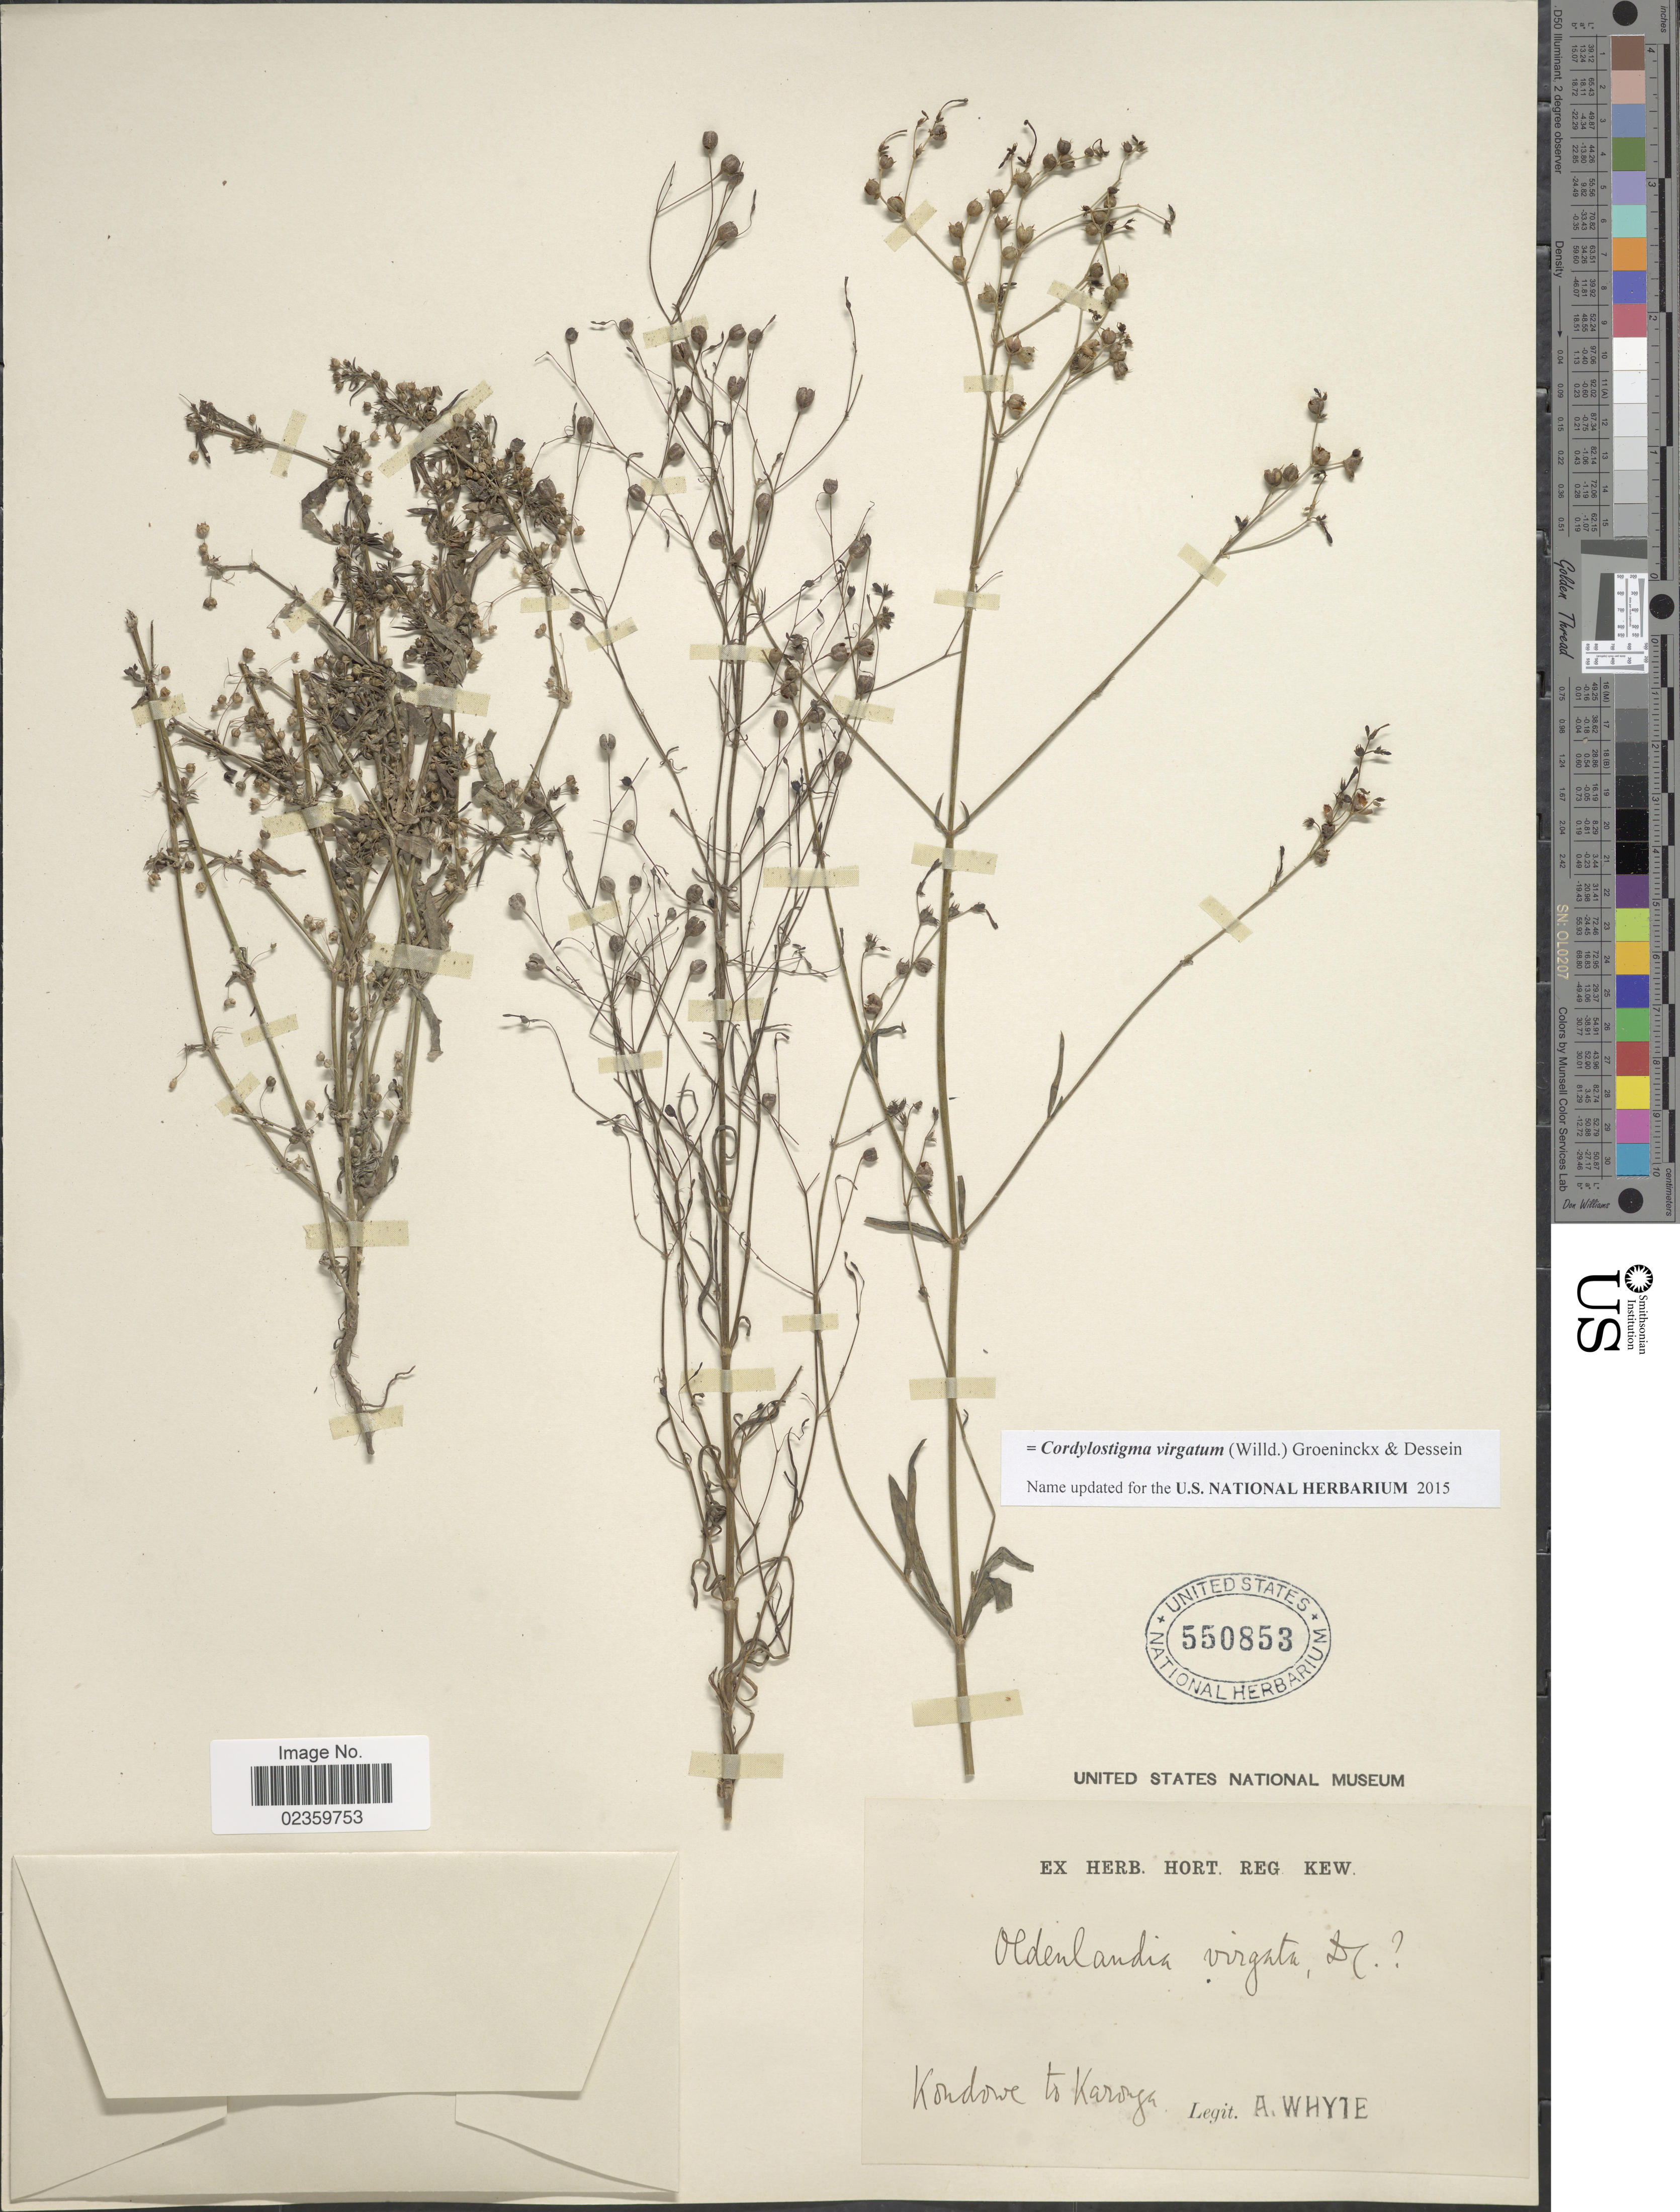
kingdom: Plantae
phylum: Tracheophyta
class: Magnoliopsida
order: Gentianales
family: Rubiaceae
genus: Cordylostigma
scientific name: Cordylostigma virgatum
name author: (Willd.) Groeninckx & Dessein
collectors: A. Whyte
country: Malawi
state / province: Northern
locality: Kondowe to Karonga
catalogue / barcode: US 550853